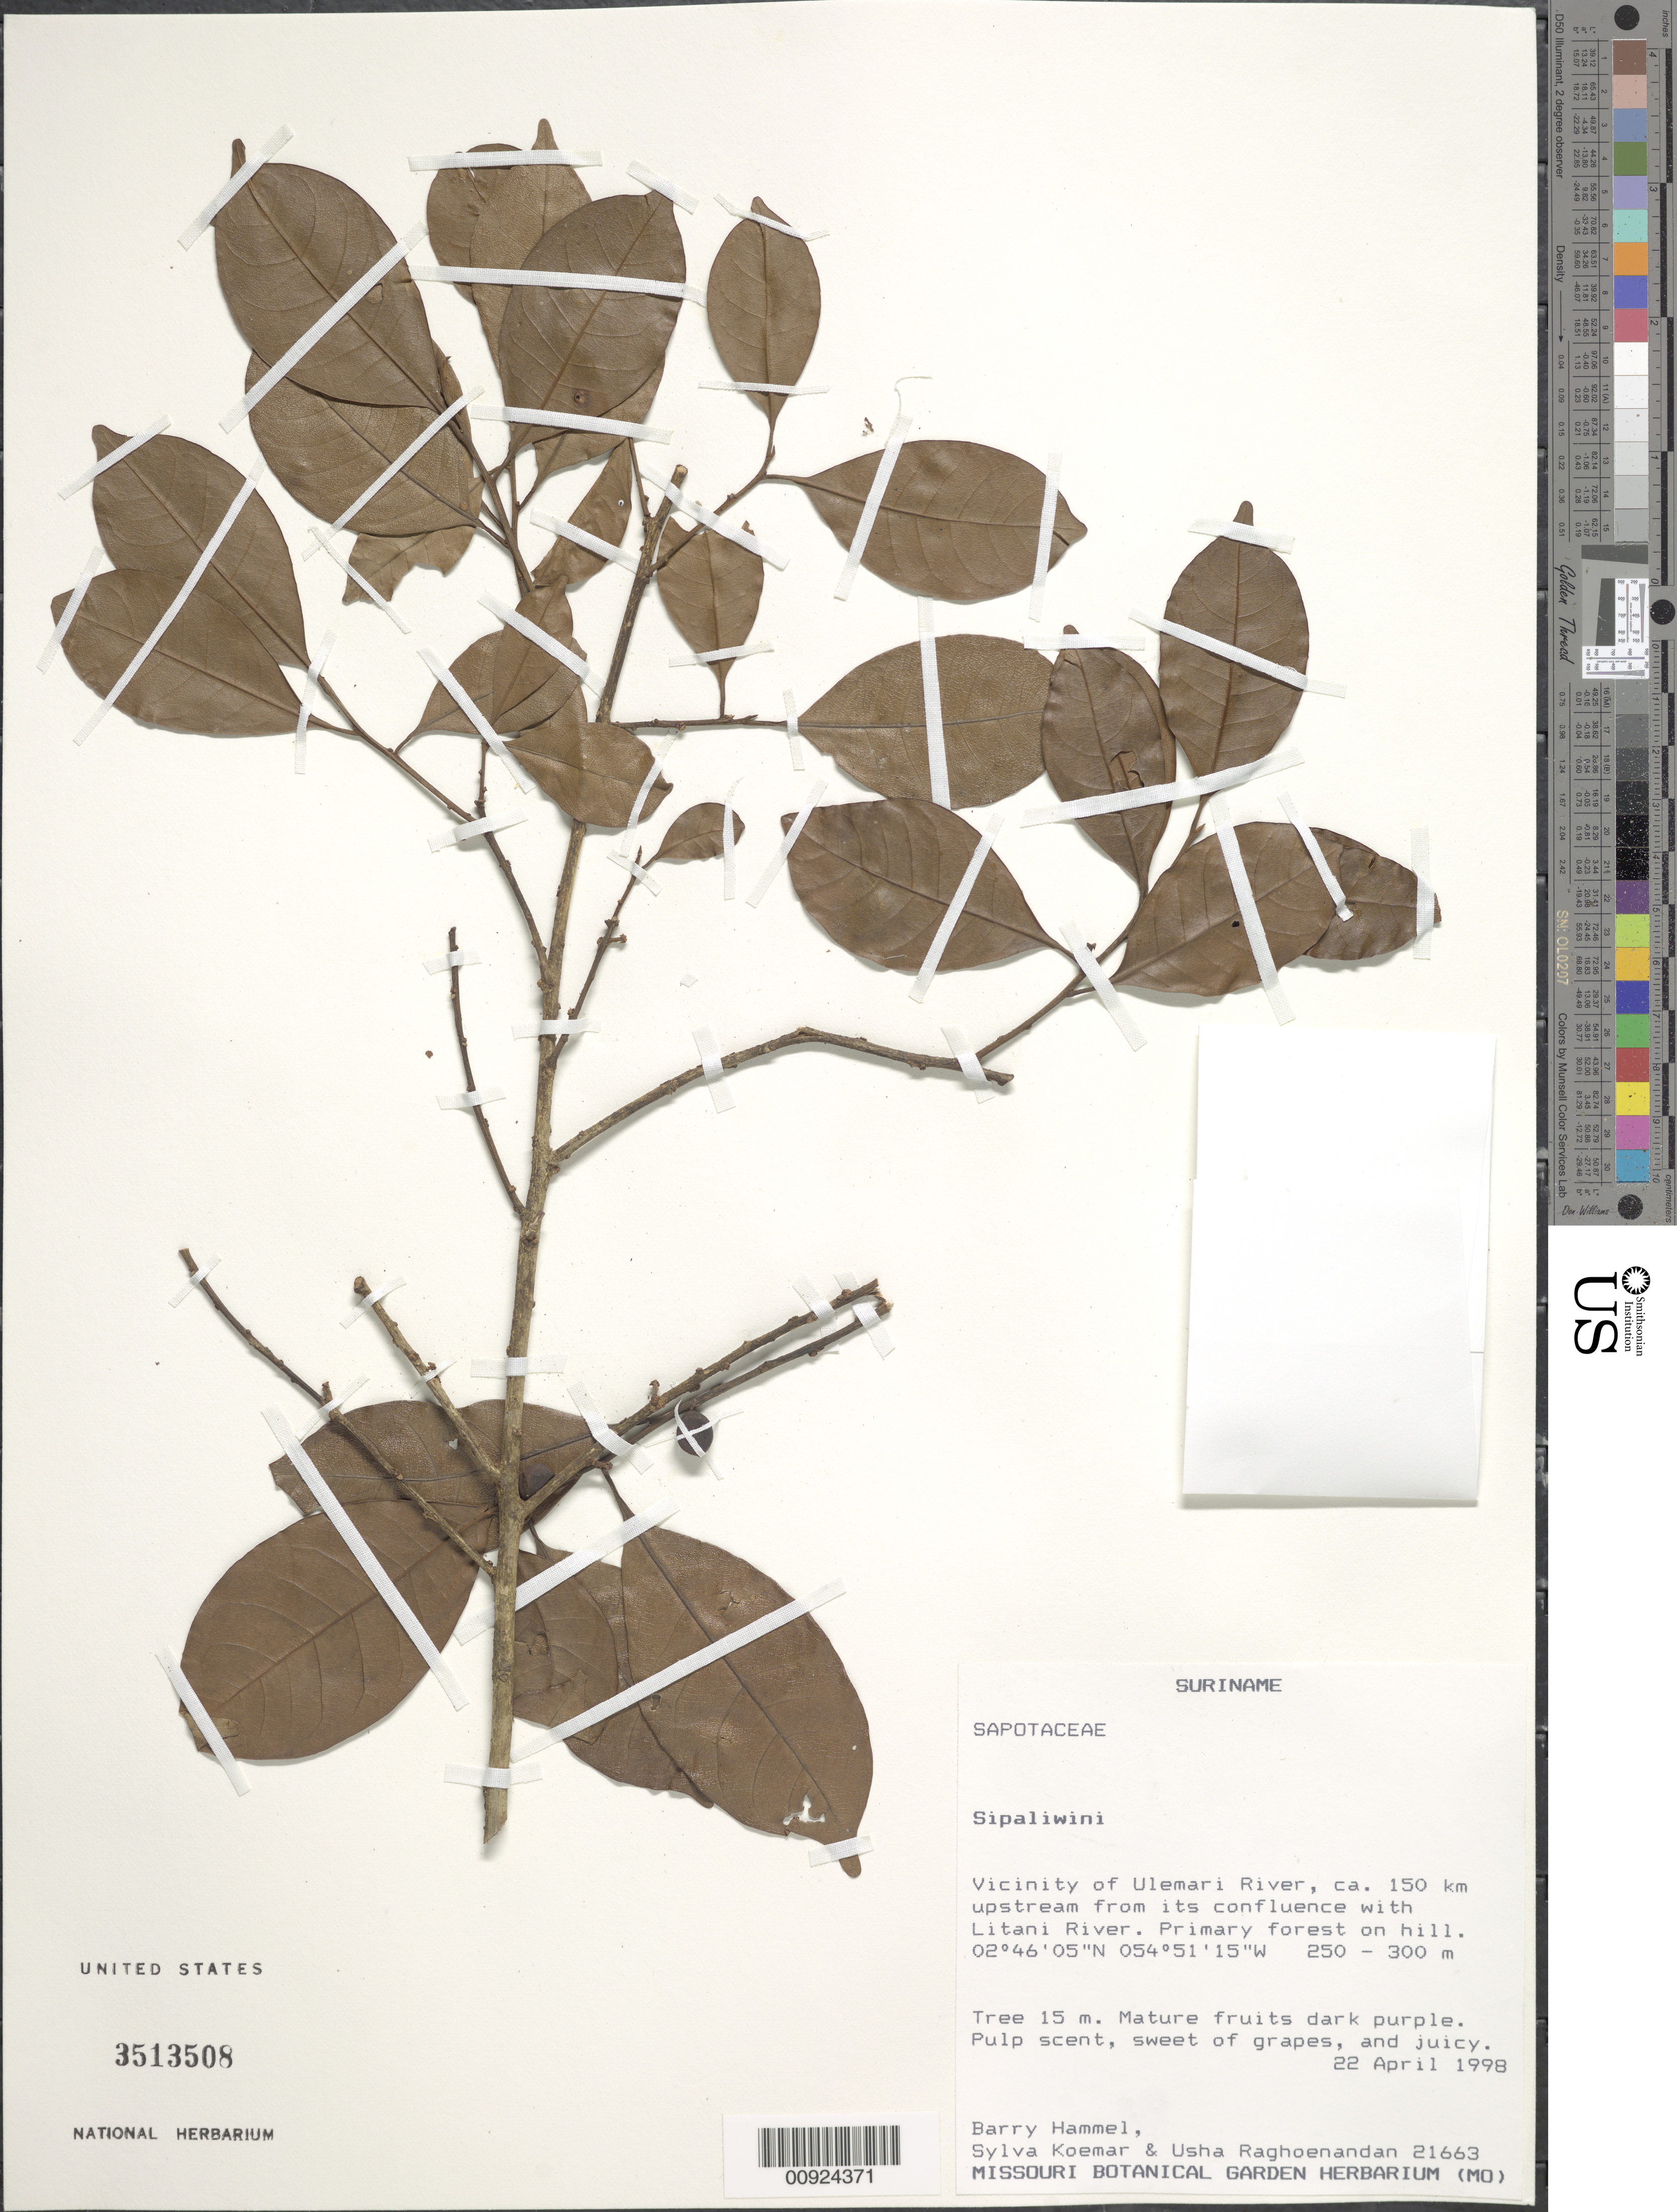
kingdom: Plantae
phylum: Tracheophyta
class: Magnoliopsida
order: Ericales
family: Sapotaceae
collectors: B. Hammel, S. Koemar & U. Raghoenandan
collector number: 21663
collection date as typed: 22-Apr-98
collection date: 1998-04-22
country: Suriname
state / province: Sipaliwini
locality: Ulemari R., ca. 150 km upstream from confl. with Litani R.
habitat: Primary forest on hill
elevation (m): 250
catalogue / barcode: US 3513508